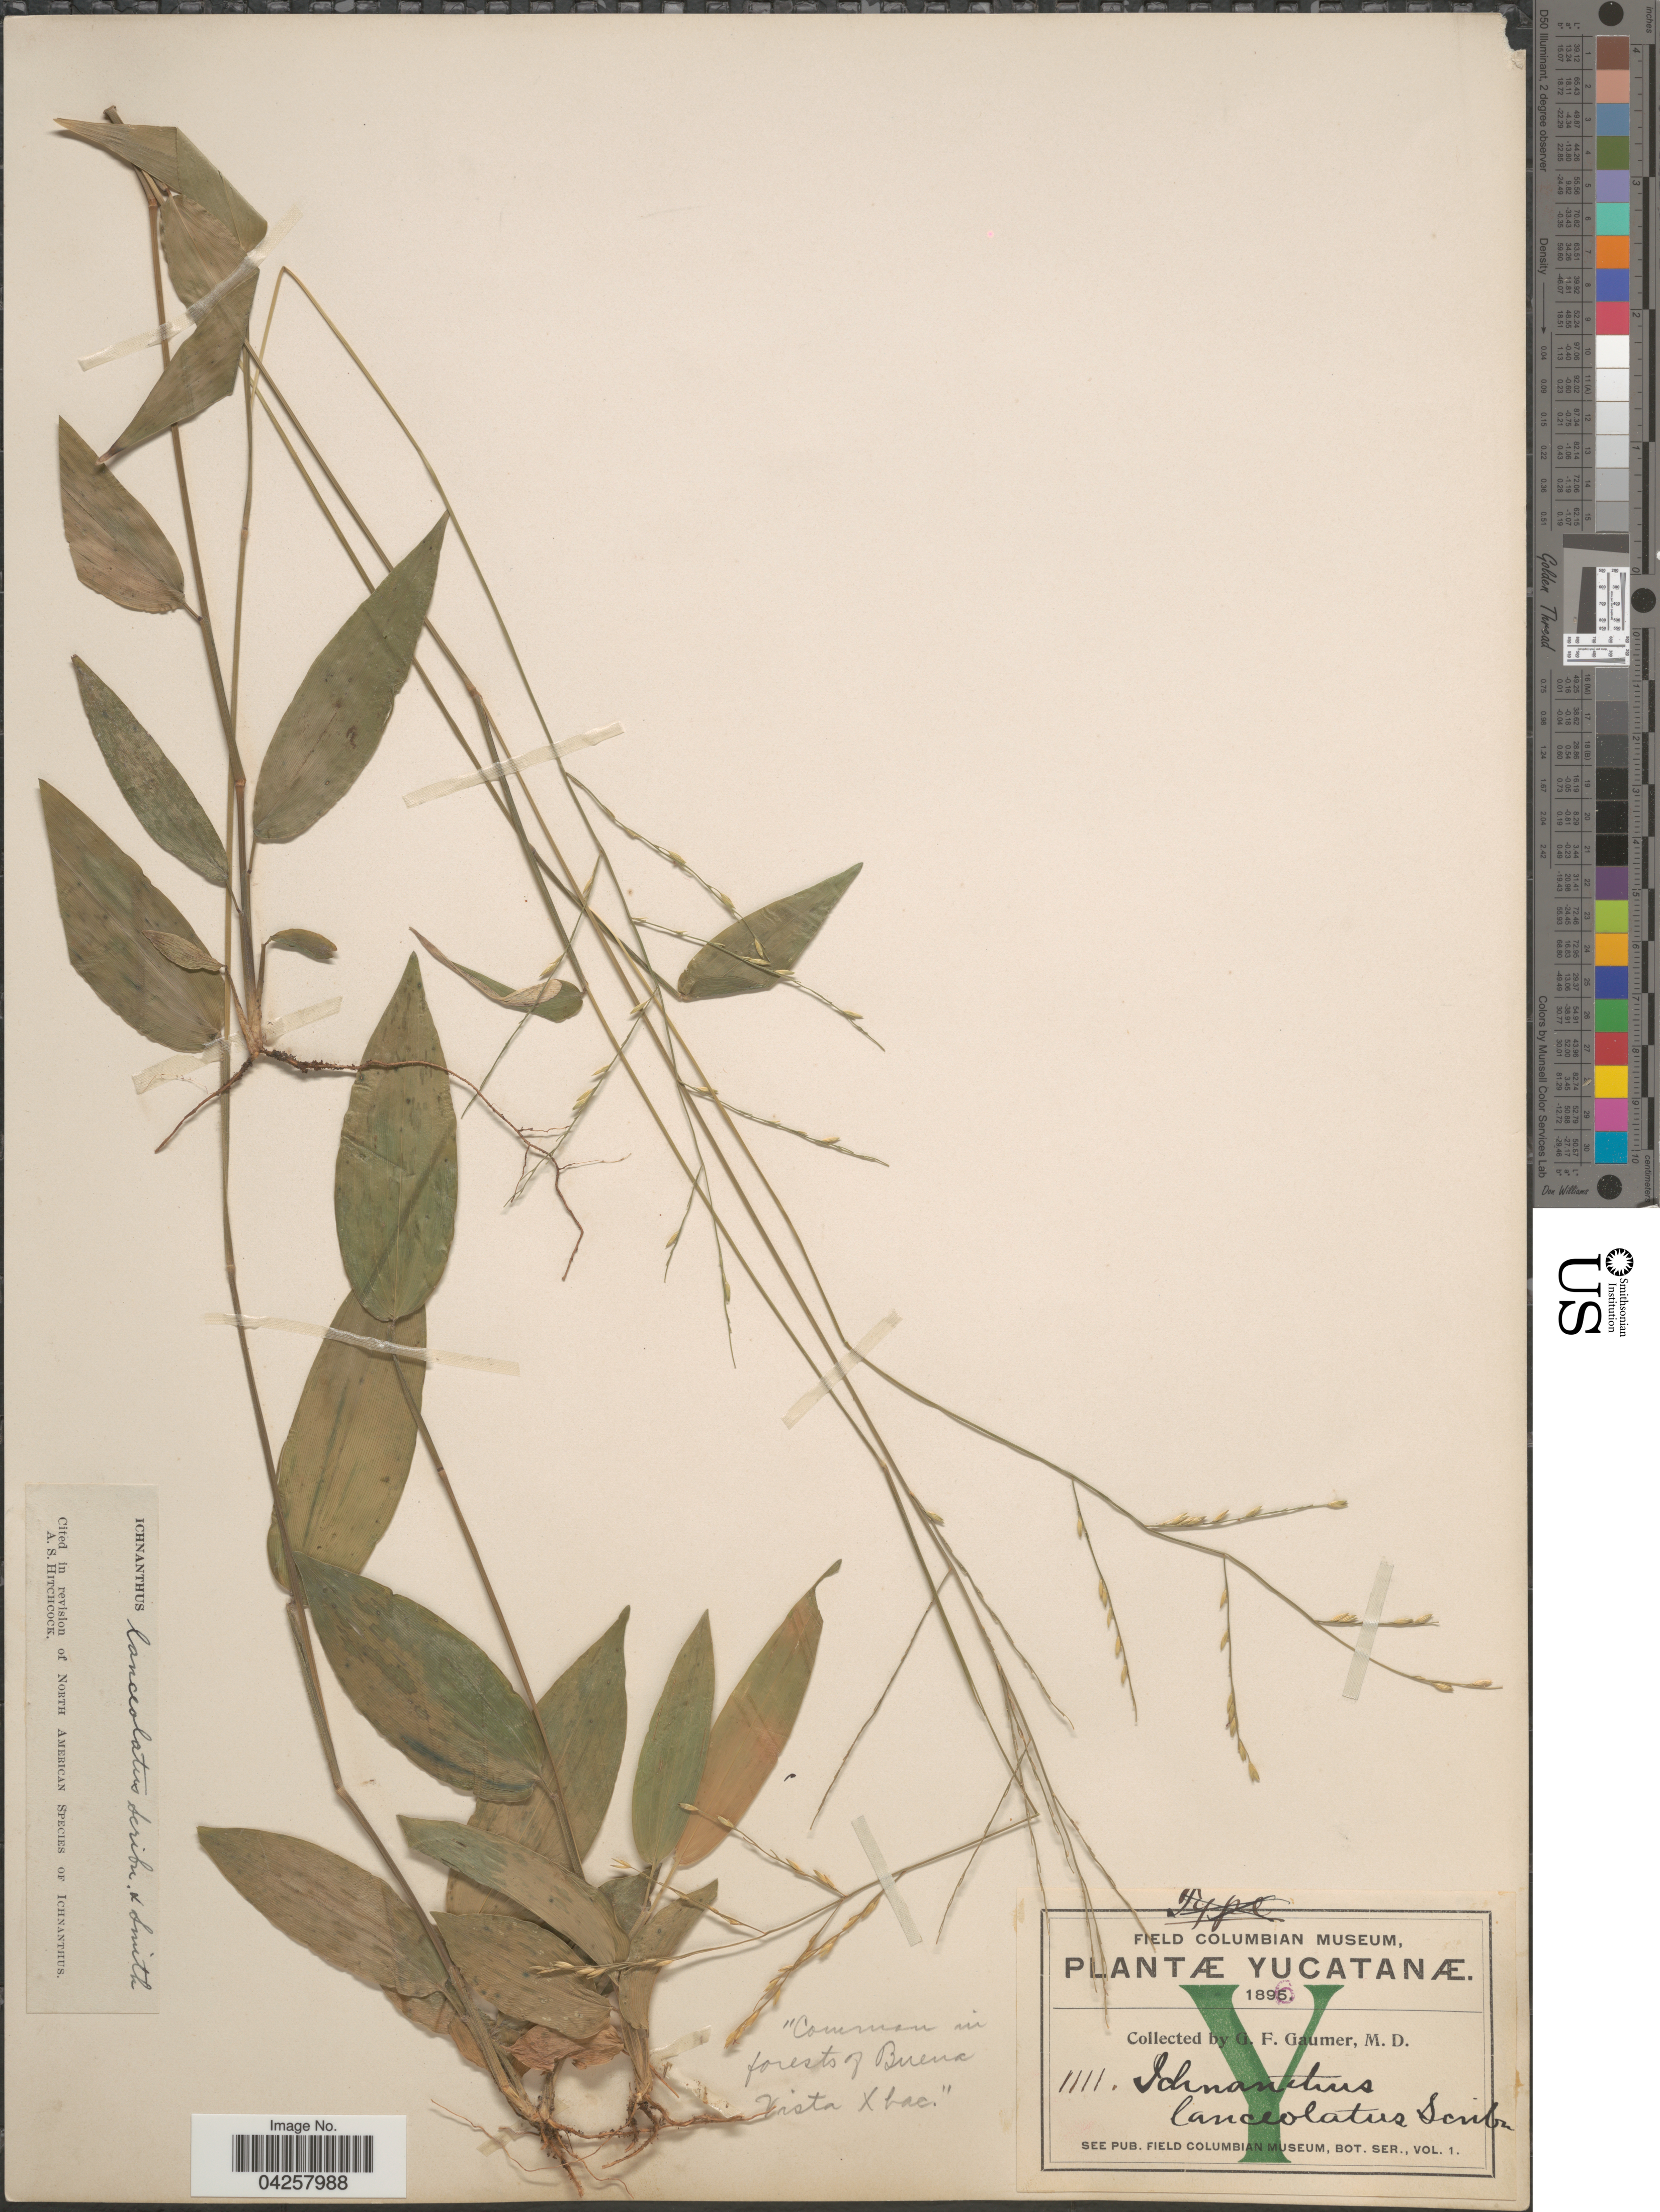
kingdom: Plantae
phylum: Tracheophyta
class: Liliopsida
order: Poales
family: Poaceae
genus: Ichnanthus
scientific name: Ichnanthus lanceolatus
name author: Scribn. & J.G. Sm.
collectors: G. F. Gaumer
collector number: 1111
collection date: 1895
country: Mexico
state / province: Yucatán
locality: In forests of Buena Vista Xbac.